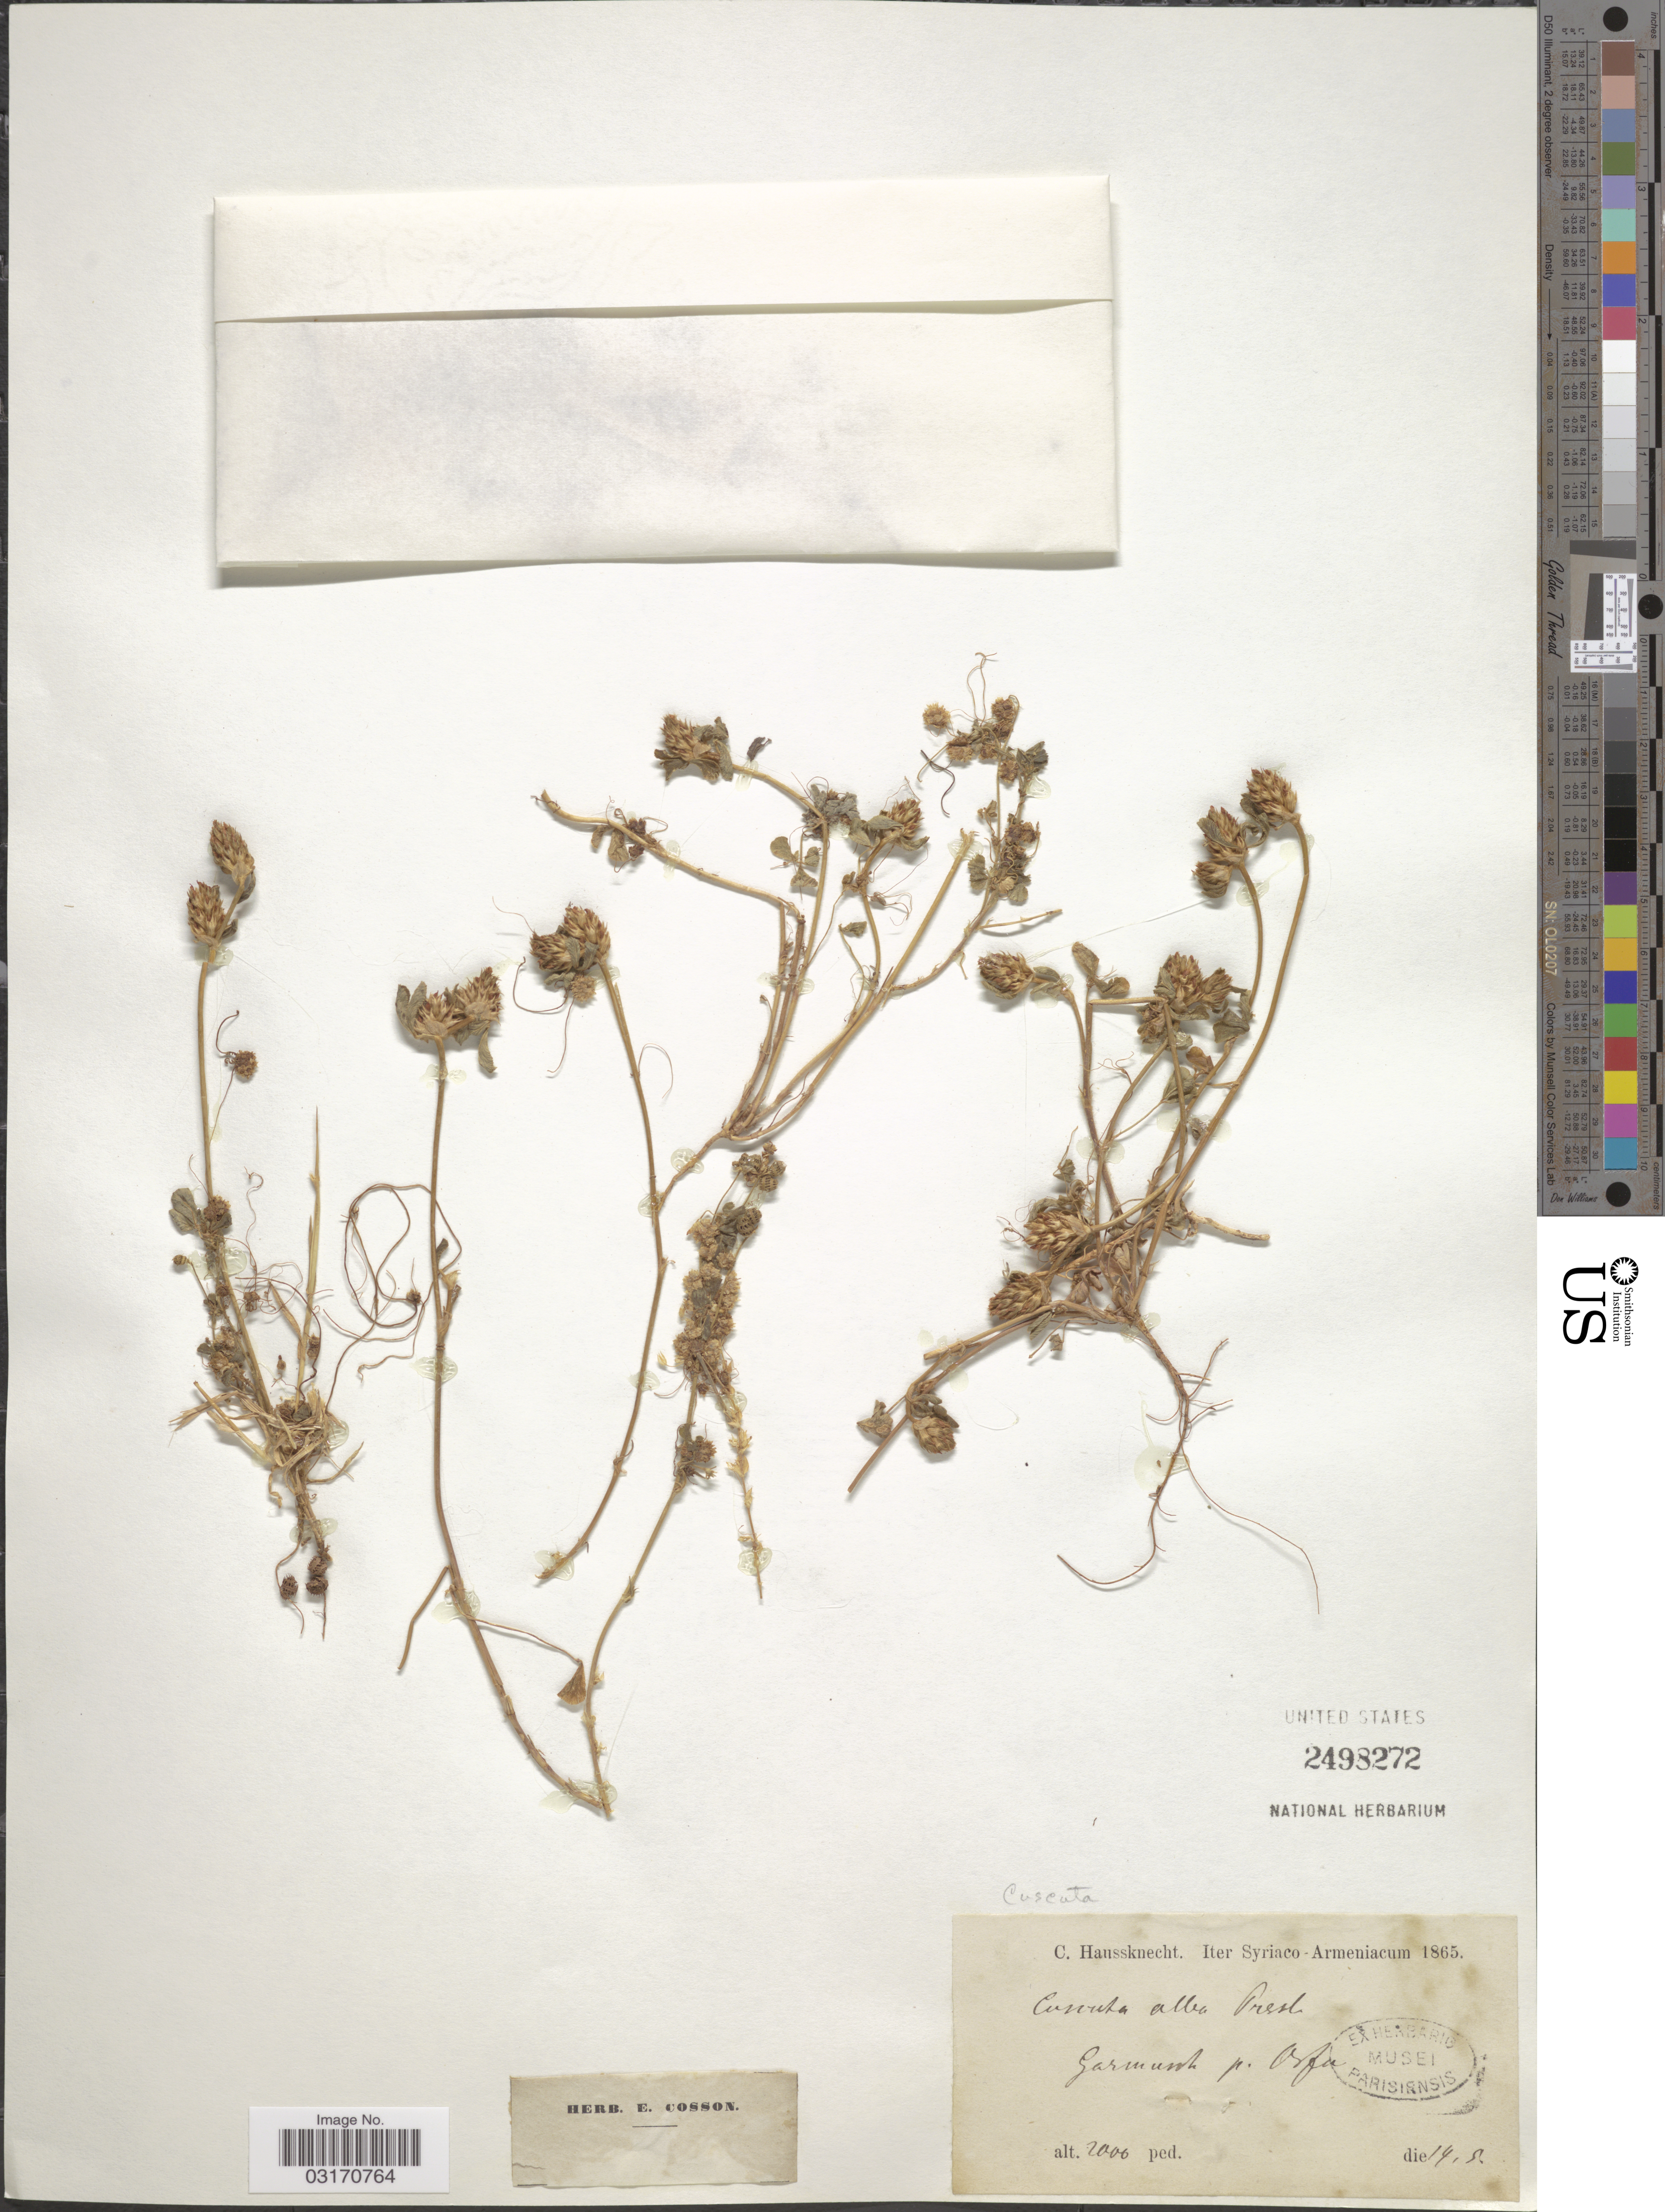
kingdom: Plantae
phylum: Tracheophyta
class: Magnoliopsida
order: Solanales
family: Convolvulaceae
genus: Cuscuta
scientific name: Cuscuta alba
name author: J. Presl & C. Presl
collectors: C. Haussknecht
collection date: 1865-05-14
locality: Iter Syriaco - Armeniacum. Garmunh pr. Orfa. [interpreted]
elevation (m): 610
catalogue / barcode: US 2498272